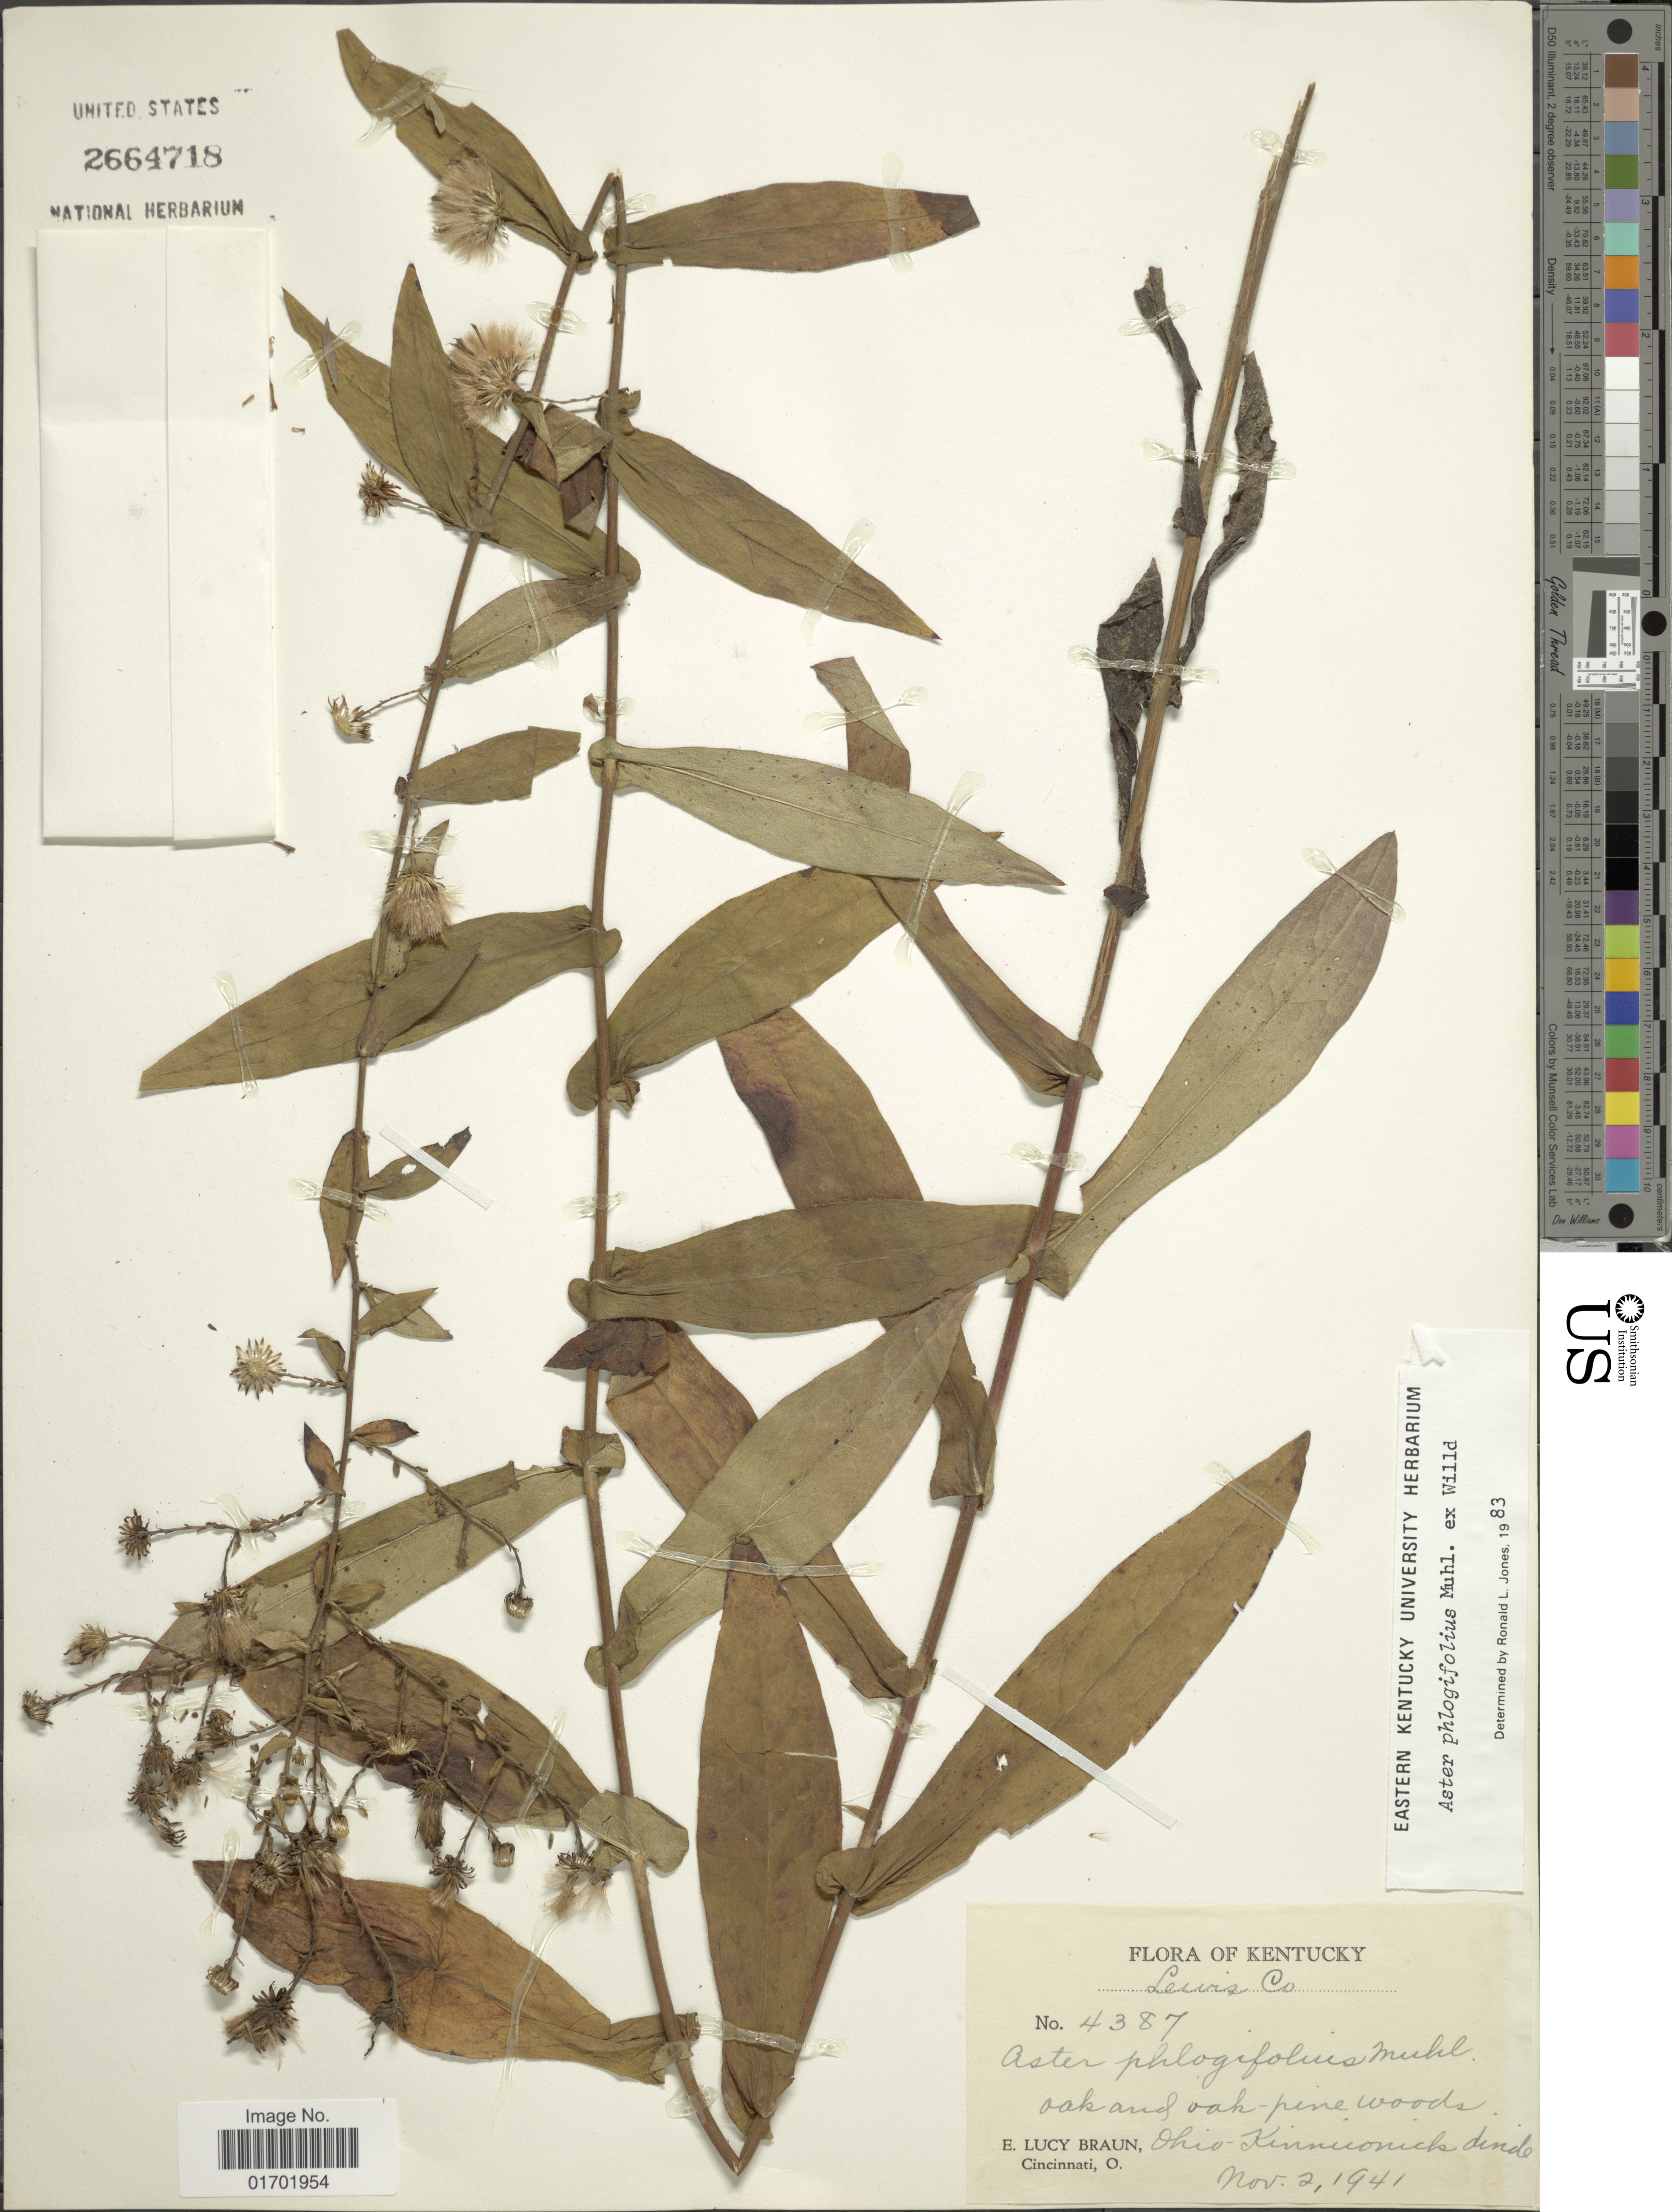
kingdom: Plantae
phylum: Tracheophyta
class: Magnoliopsida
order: Asterales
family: Asteraceae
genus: Symphyotrichum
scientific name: Symphyotrichum phlogifolium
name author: (Muhl. ex Willd.) G.L. Nesom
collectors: E. L. Braun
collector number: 4387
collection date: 1941-11-02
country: United States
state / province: Kentucky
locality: Lewis Co., Ohio-Kinnieonicks divide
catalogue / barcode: US 2664718